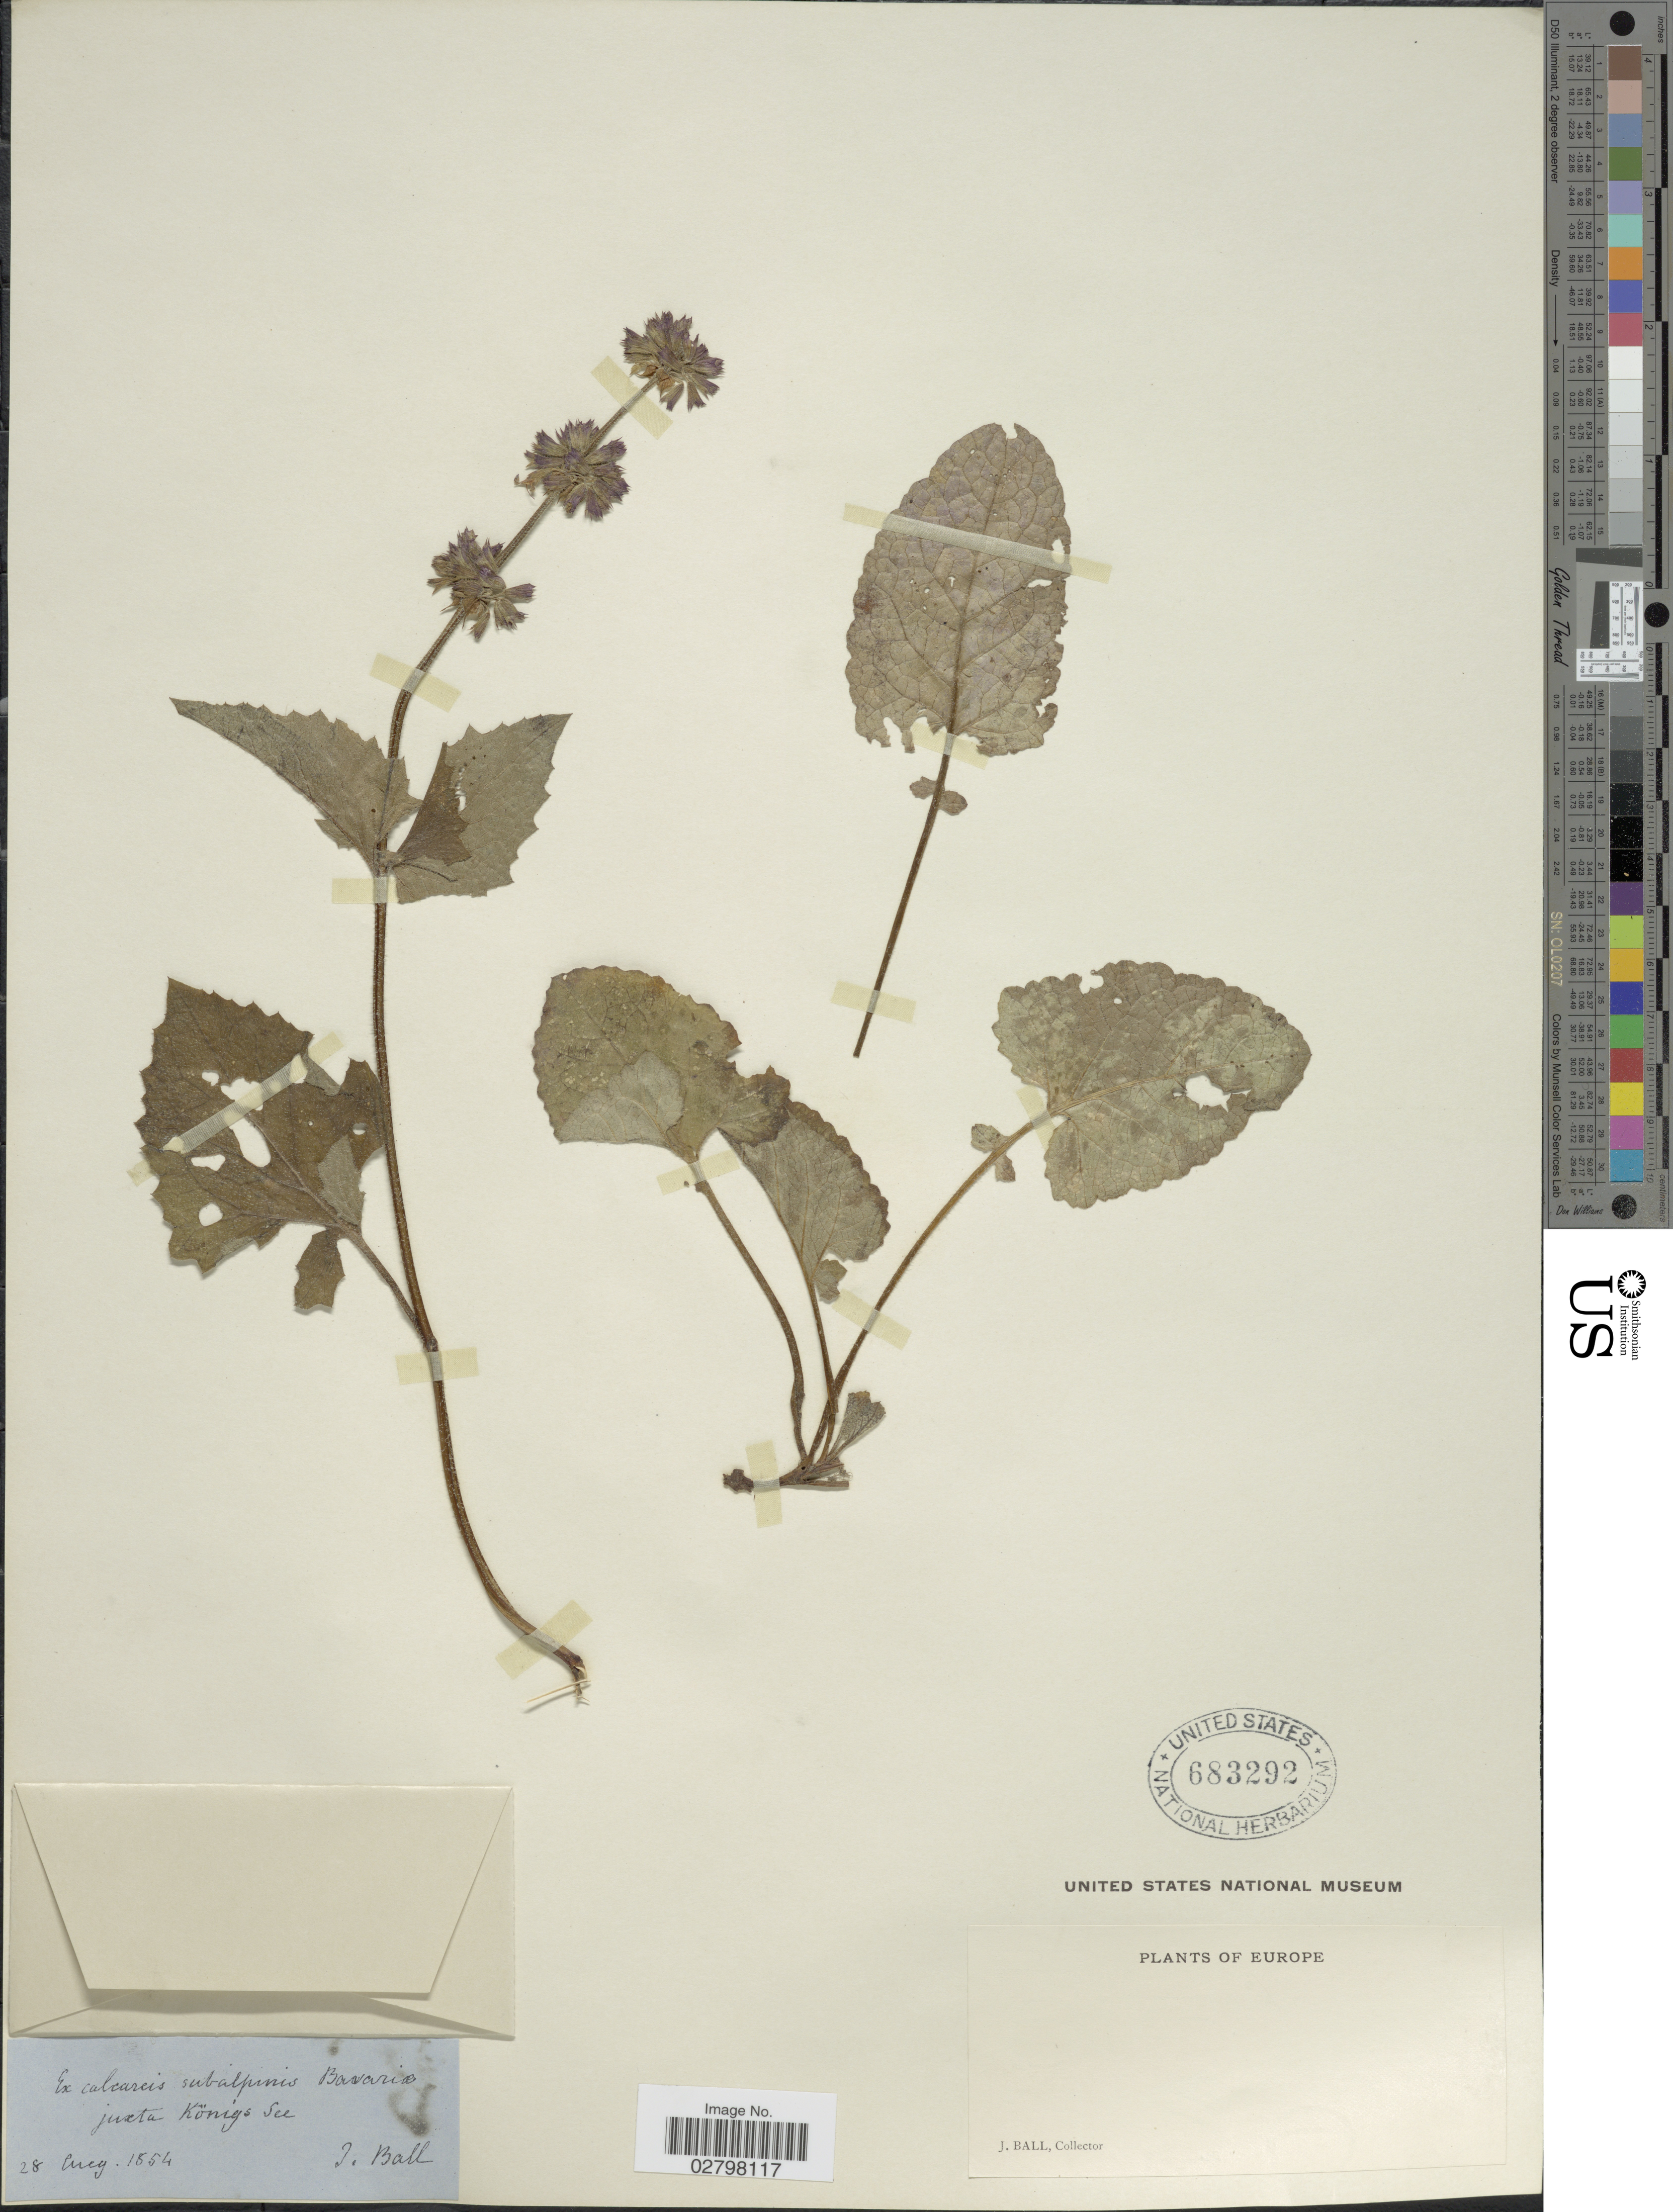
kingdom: Plantae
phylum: Tracheophyta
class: Magnoliopsida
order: Lamiales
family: Lamiaceae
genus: Stachys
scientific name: Stachys sp.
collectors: J. Ball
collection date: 1854-08-28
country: Germany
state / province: Bayern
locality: Ex calcareis subalpinis Bavariæ juxta Königs See. Europe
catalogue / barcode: US 683292